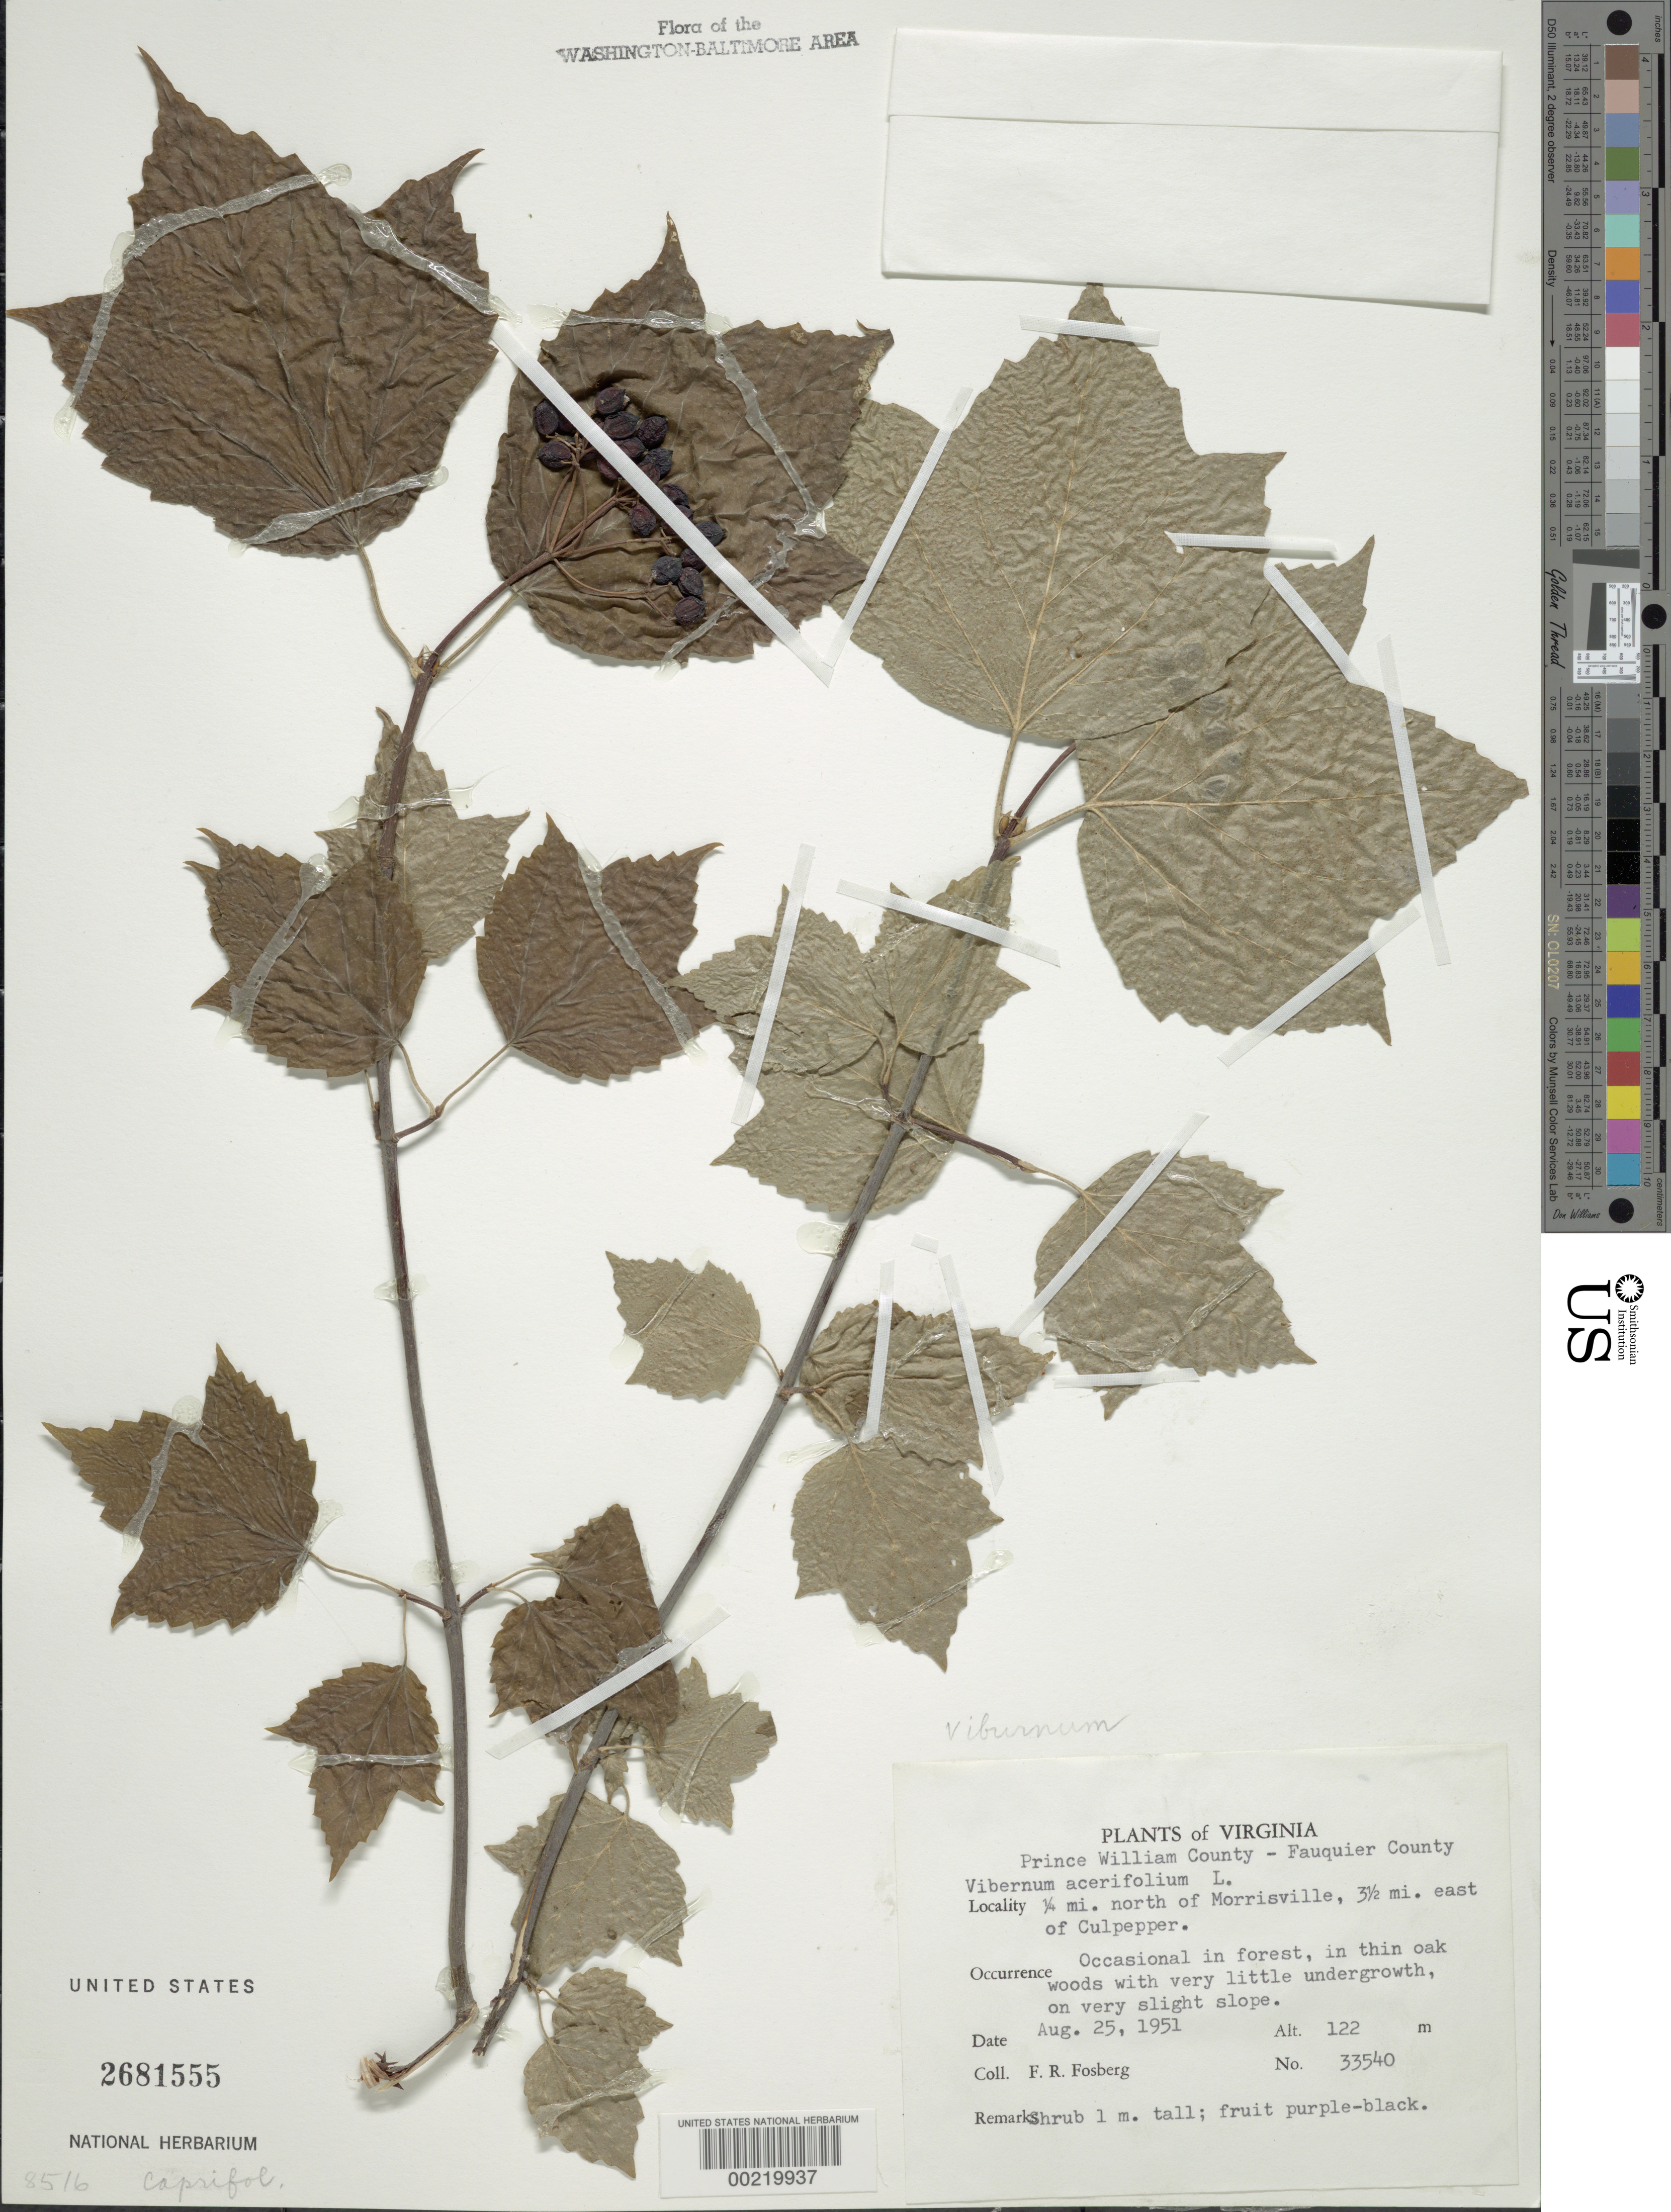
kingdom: Plantae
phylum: Tracheophyta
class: Magnoliopsida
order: Dipsacales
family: Viburnaceae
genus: Viburnum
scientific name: Viburnum acerifolium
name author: L.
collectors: F. R. Fosberg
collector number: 33540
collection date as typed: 25 Aug 1951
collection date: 1951-08-25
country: United States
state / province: Virginia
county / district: Fauquier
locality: between Morrisville and Culpepper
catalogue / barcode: US 2681555